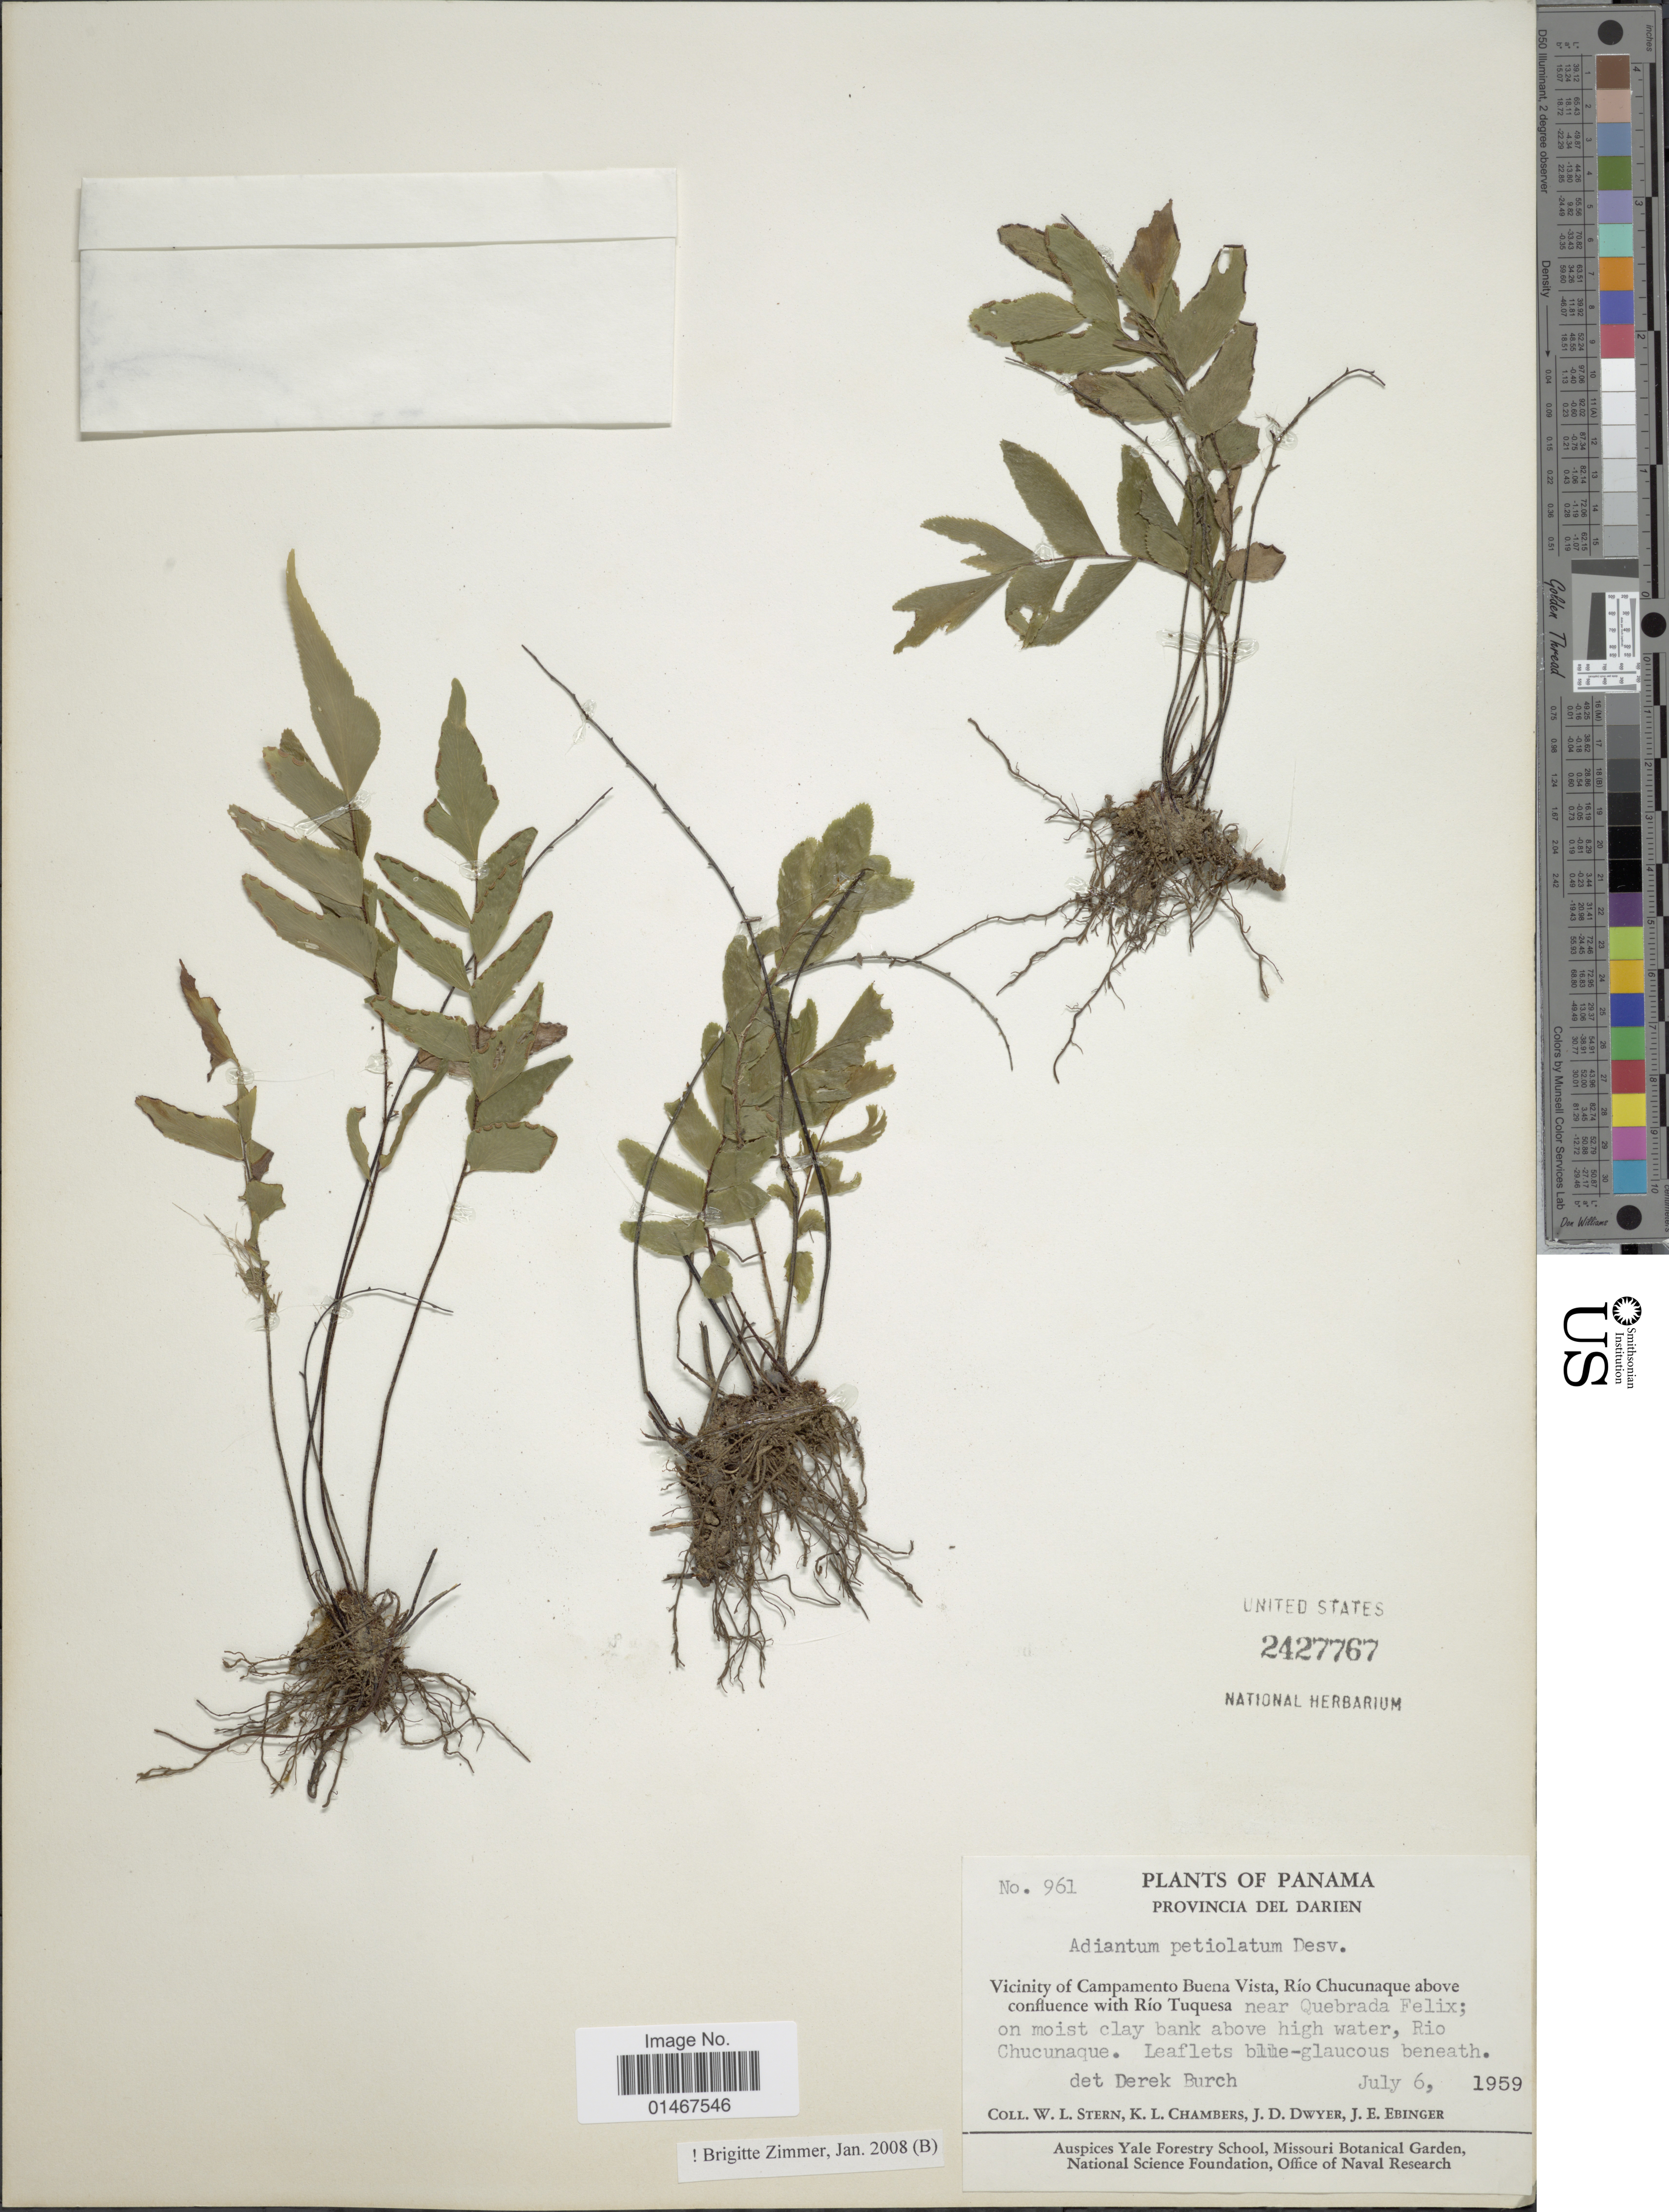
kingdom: Plantae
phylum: Tracheophyta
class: Polypodiopsida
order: Polypodiales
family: Pteridaceae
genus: Adiantum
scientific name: Adiantum petiolatum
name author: Desv.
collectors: W. L. Stern, K. Chambers, J. D. Dwyer & J. Ebinger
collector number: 961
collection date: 1959-07-06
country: Panama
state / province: Darién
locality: Provincia del Darien. Vicinity of Campamento Buena Vista, Rio Chucunaque above confluence with Rio Tuquesa near Quebrada Felix.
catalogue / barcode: US 2427767